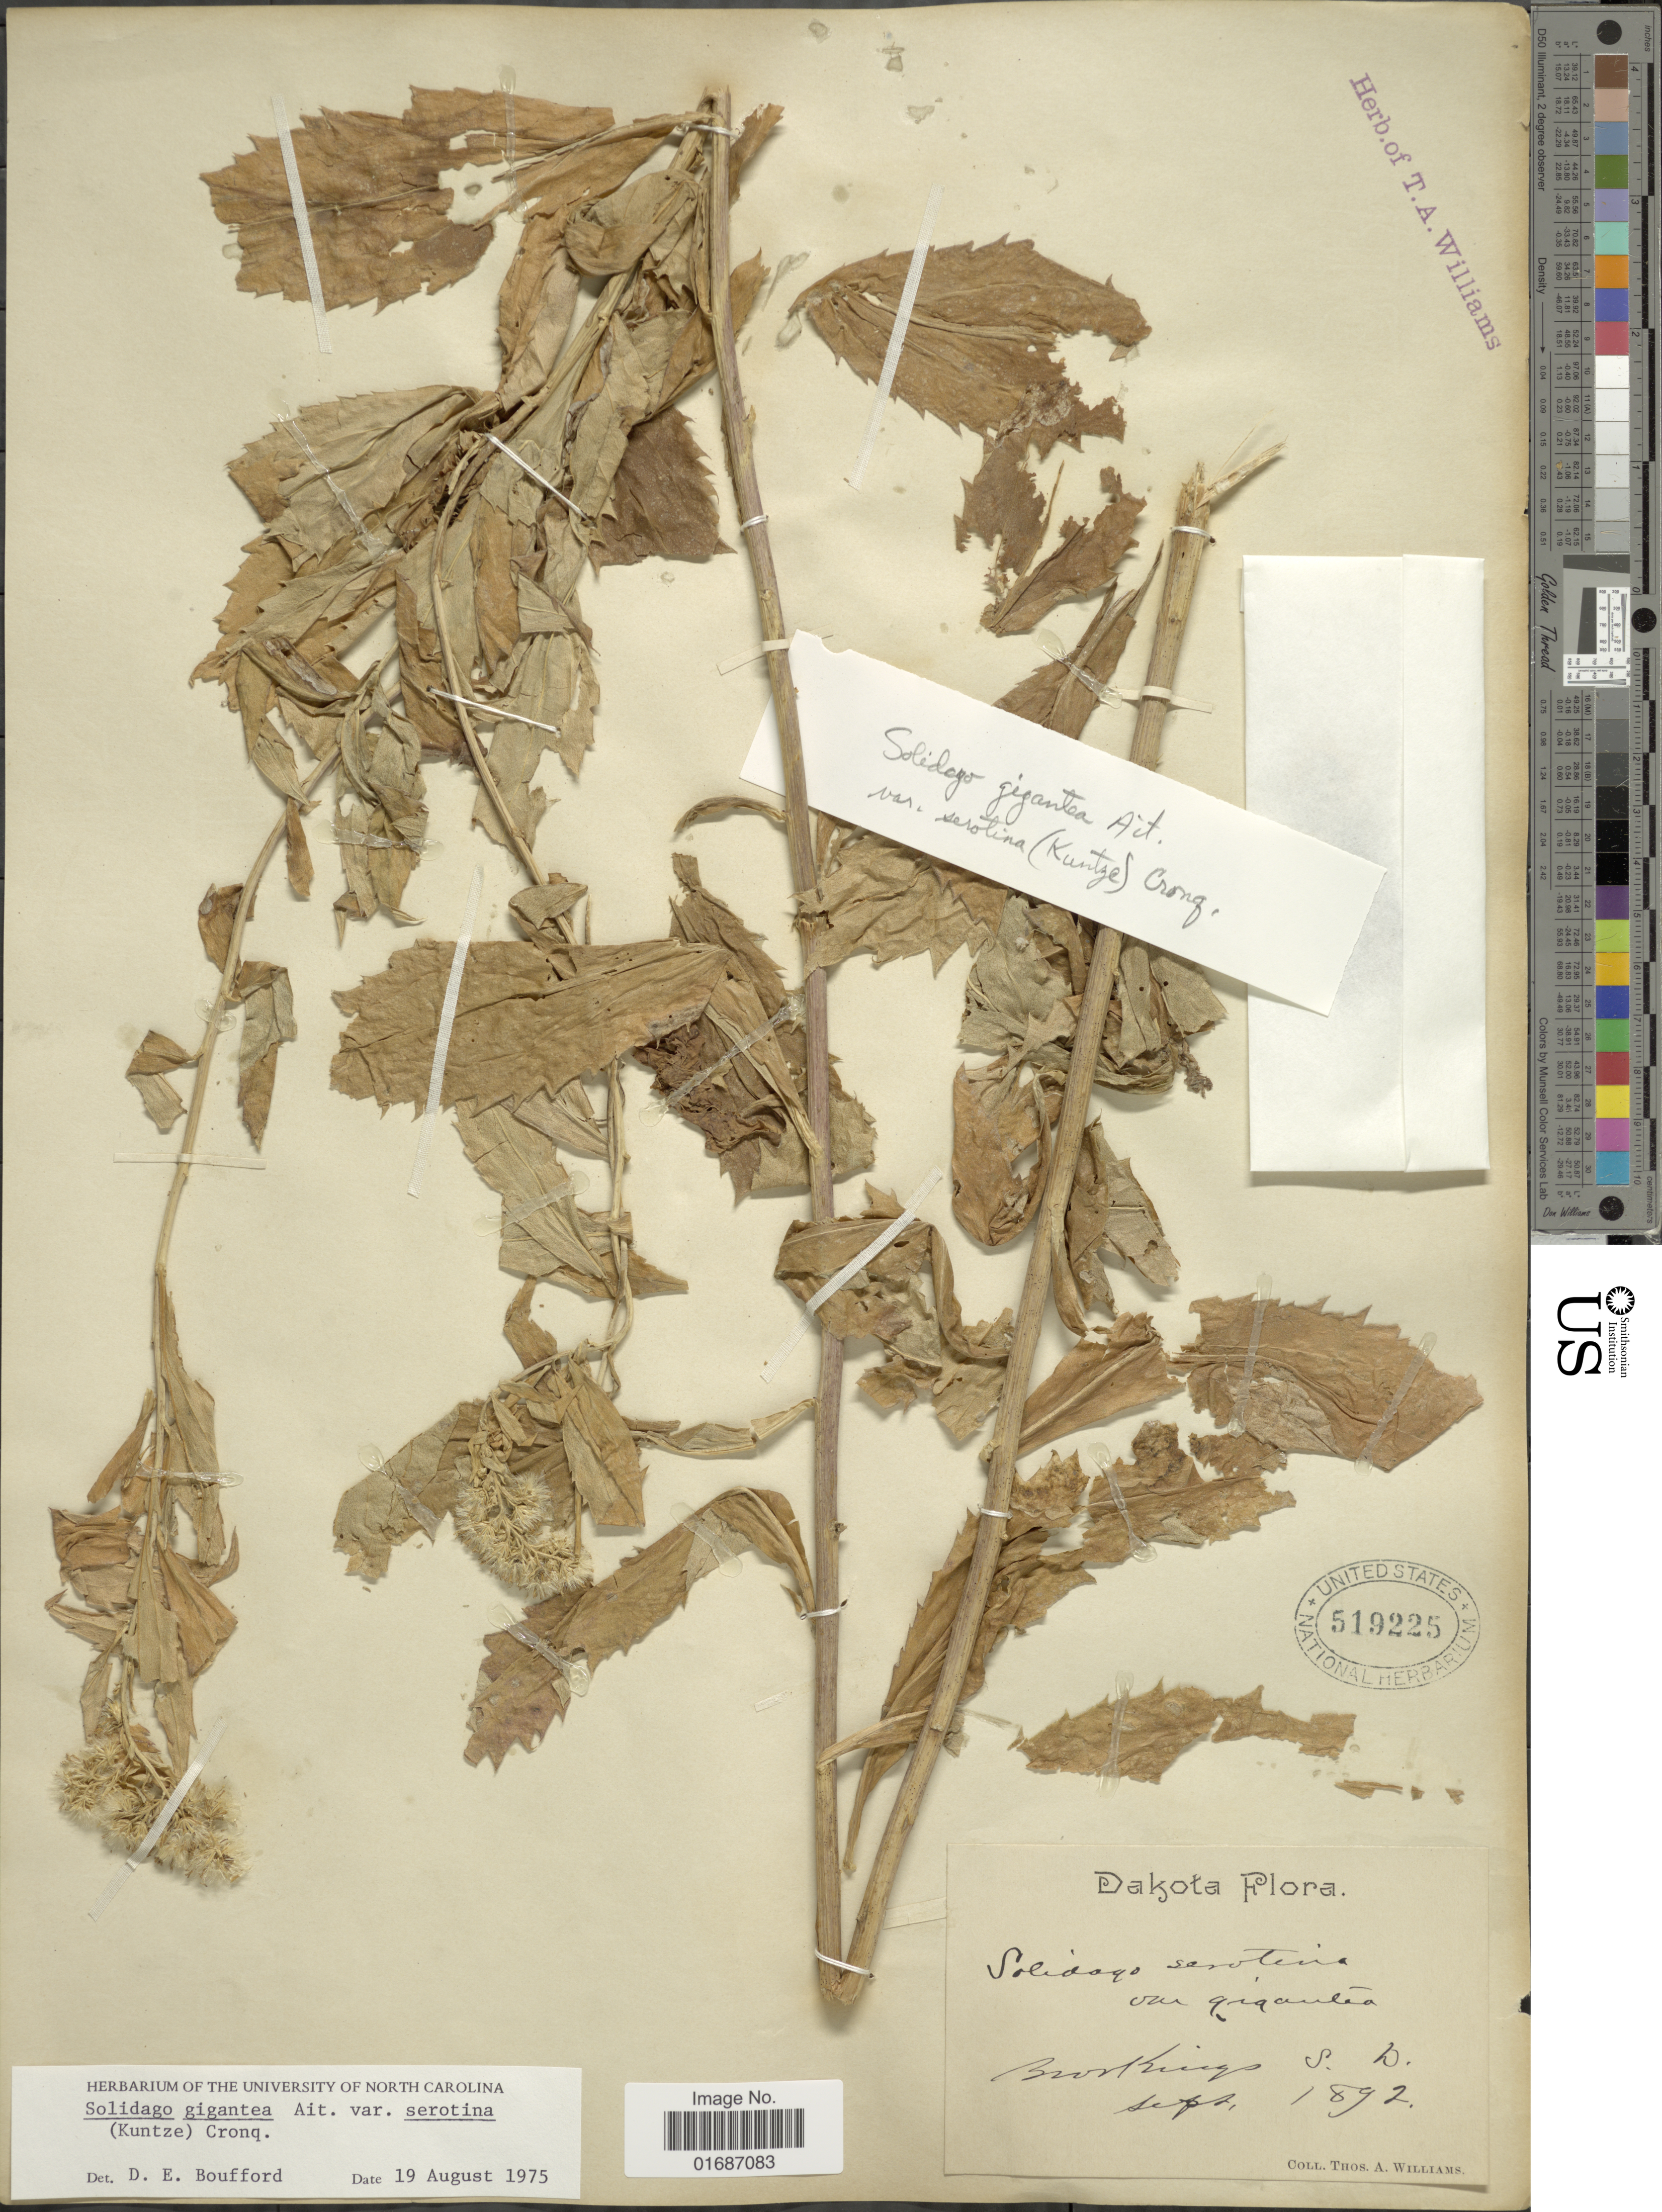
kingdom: Plantae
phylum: Tracheophyta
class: Magnoliopsida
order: Asterales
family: Asteraceae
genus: Solidago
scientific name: Solidago gigantea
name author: Aiton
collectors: T. A. Williams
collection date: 1892-09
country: United States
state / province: South Dakota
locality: Brookings,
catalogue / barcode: US 519225